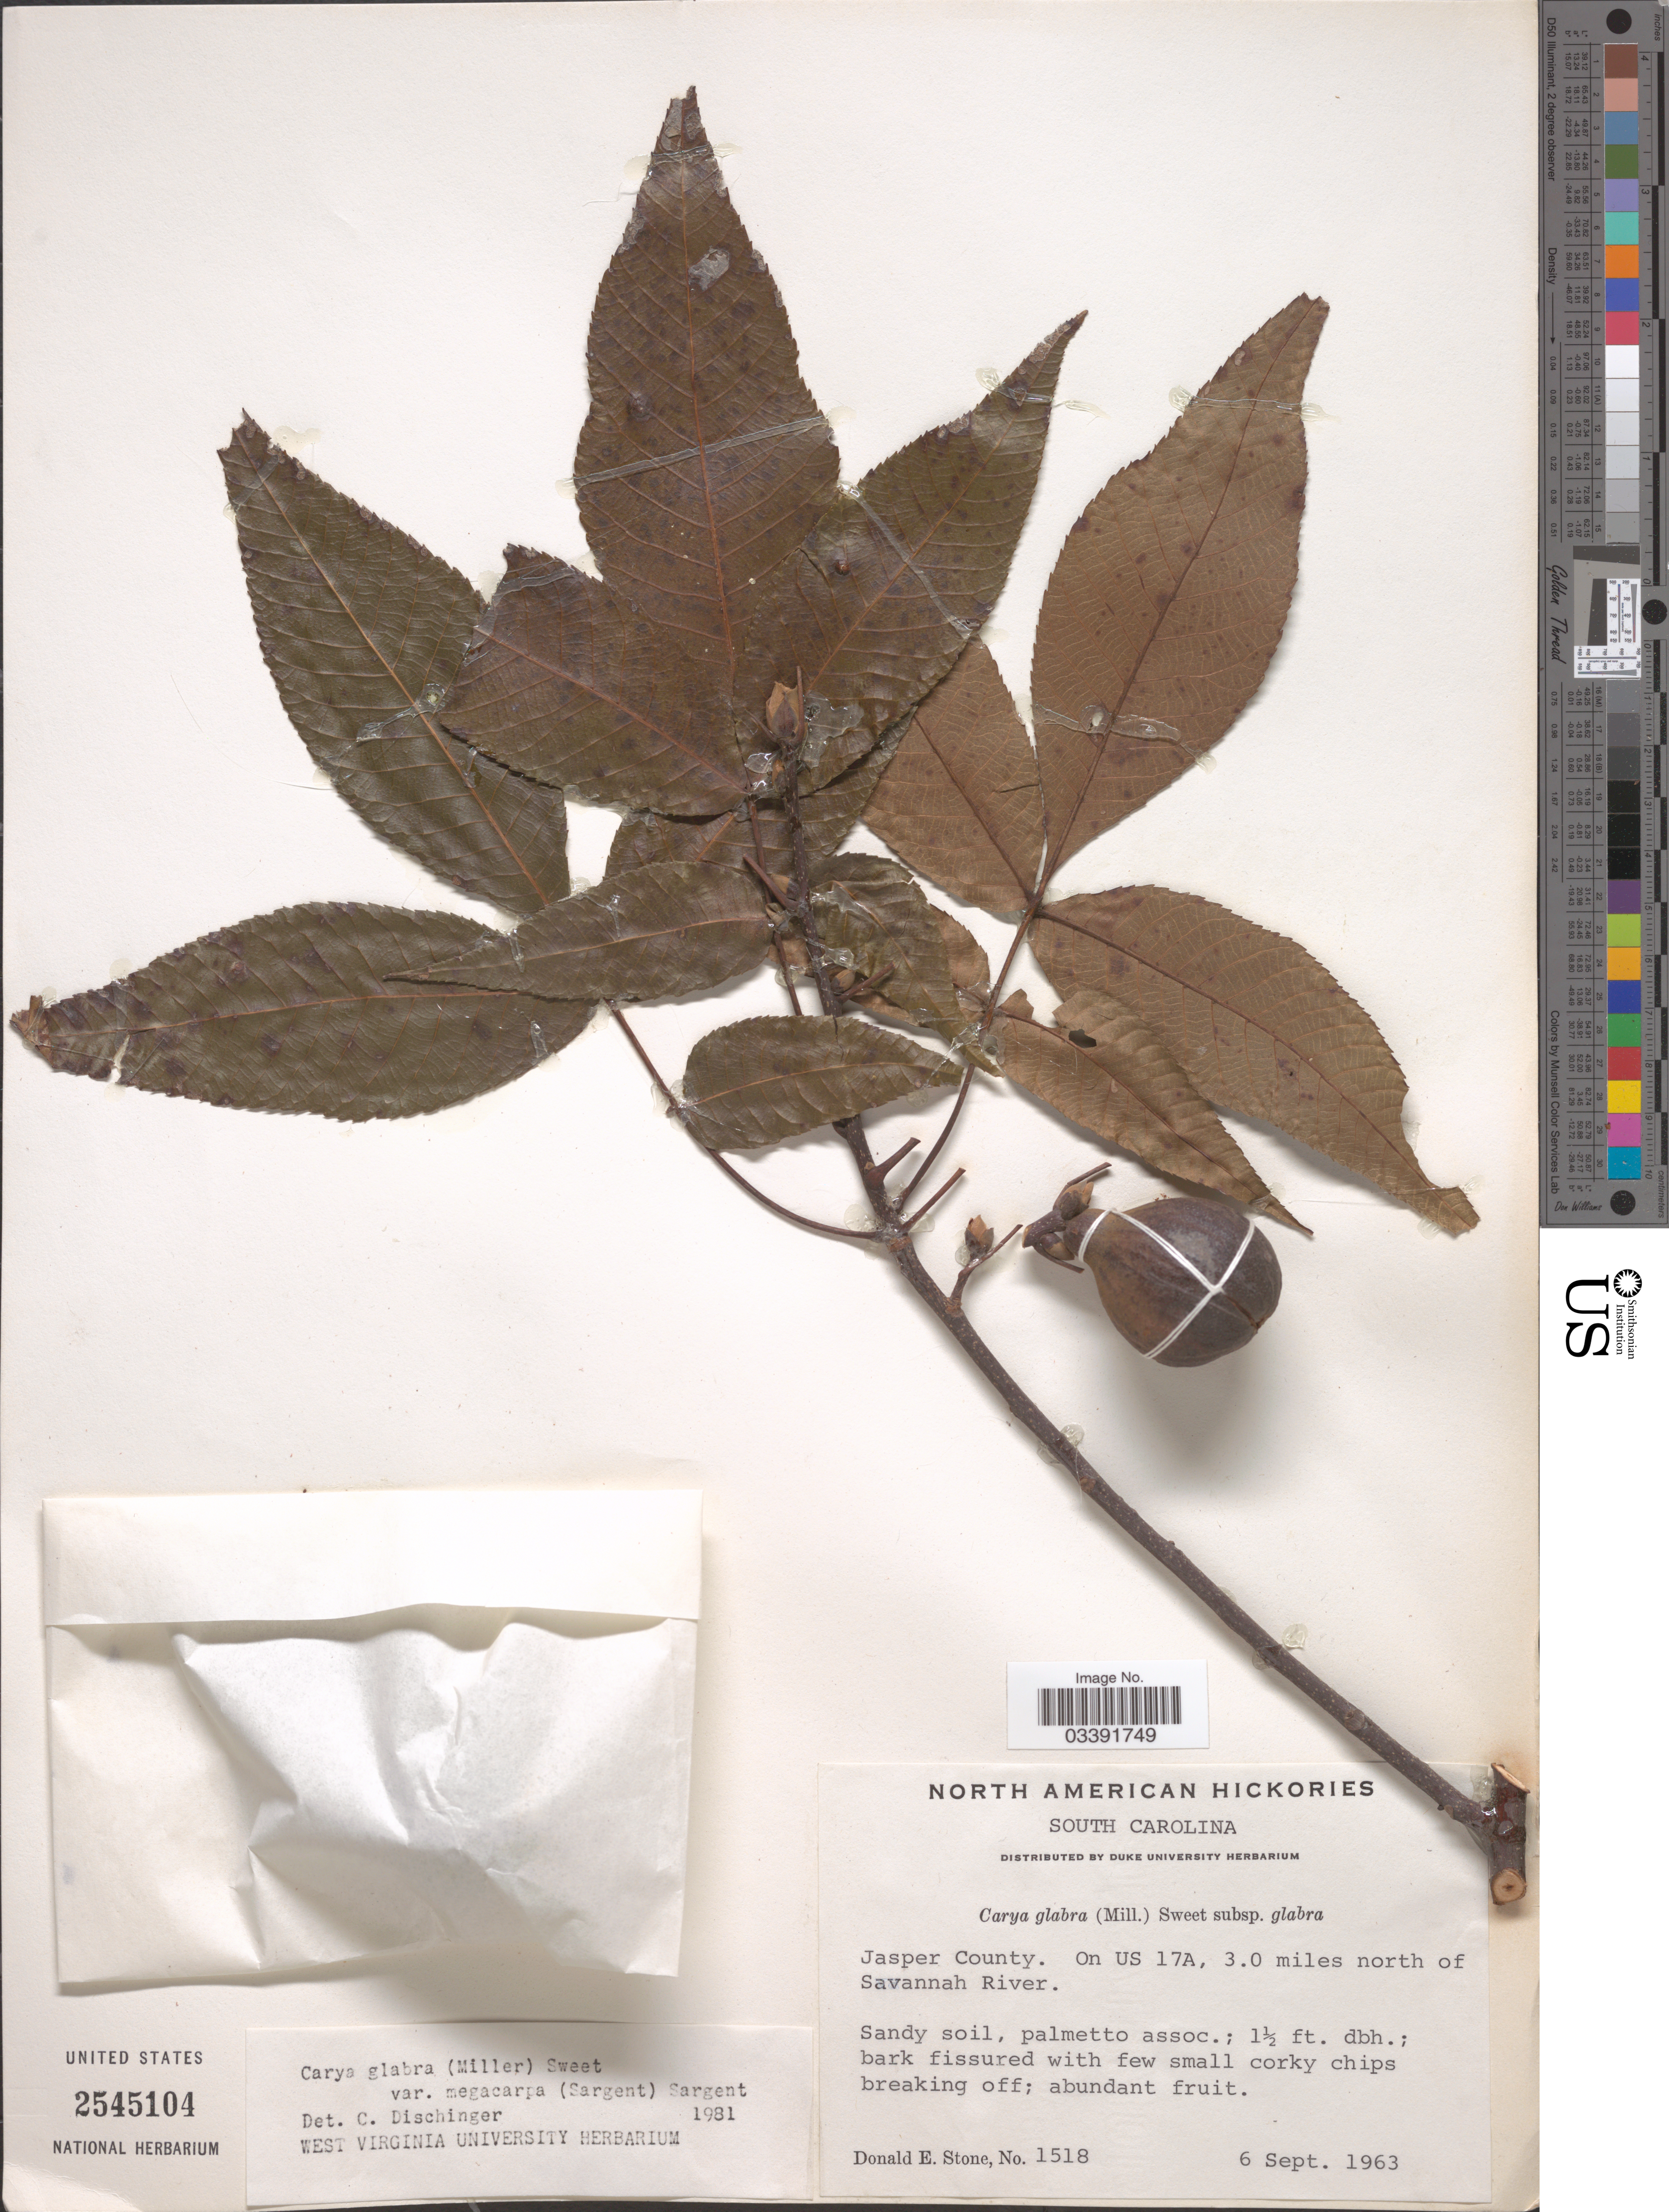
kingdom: Plantae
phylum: Tracheophyta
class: Magnoliopsida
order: Fagales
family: Juglandaceae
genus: Carya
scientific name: Carya glabra var. megacarpa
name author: (Sarg.) Sarg.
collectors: D. Stone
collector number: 1518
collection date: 1963-09-06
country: United States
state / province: South Carolina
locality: Jasper County. On US 17A, 3.0 miles north of Savannah River.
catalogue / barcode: US 2545104